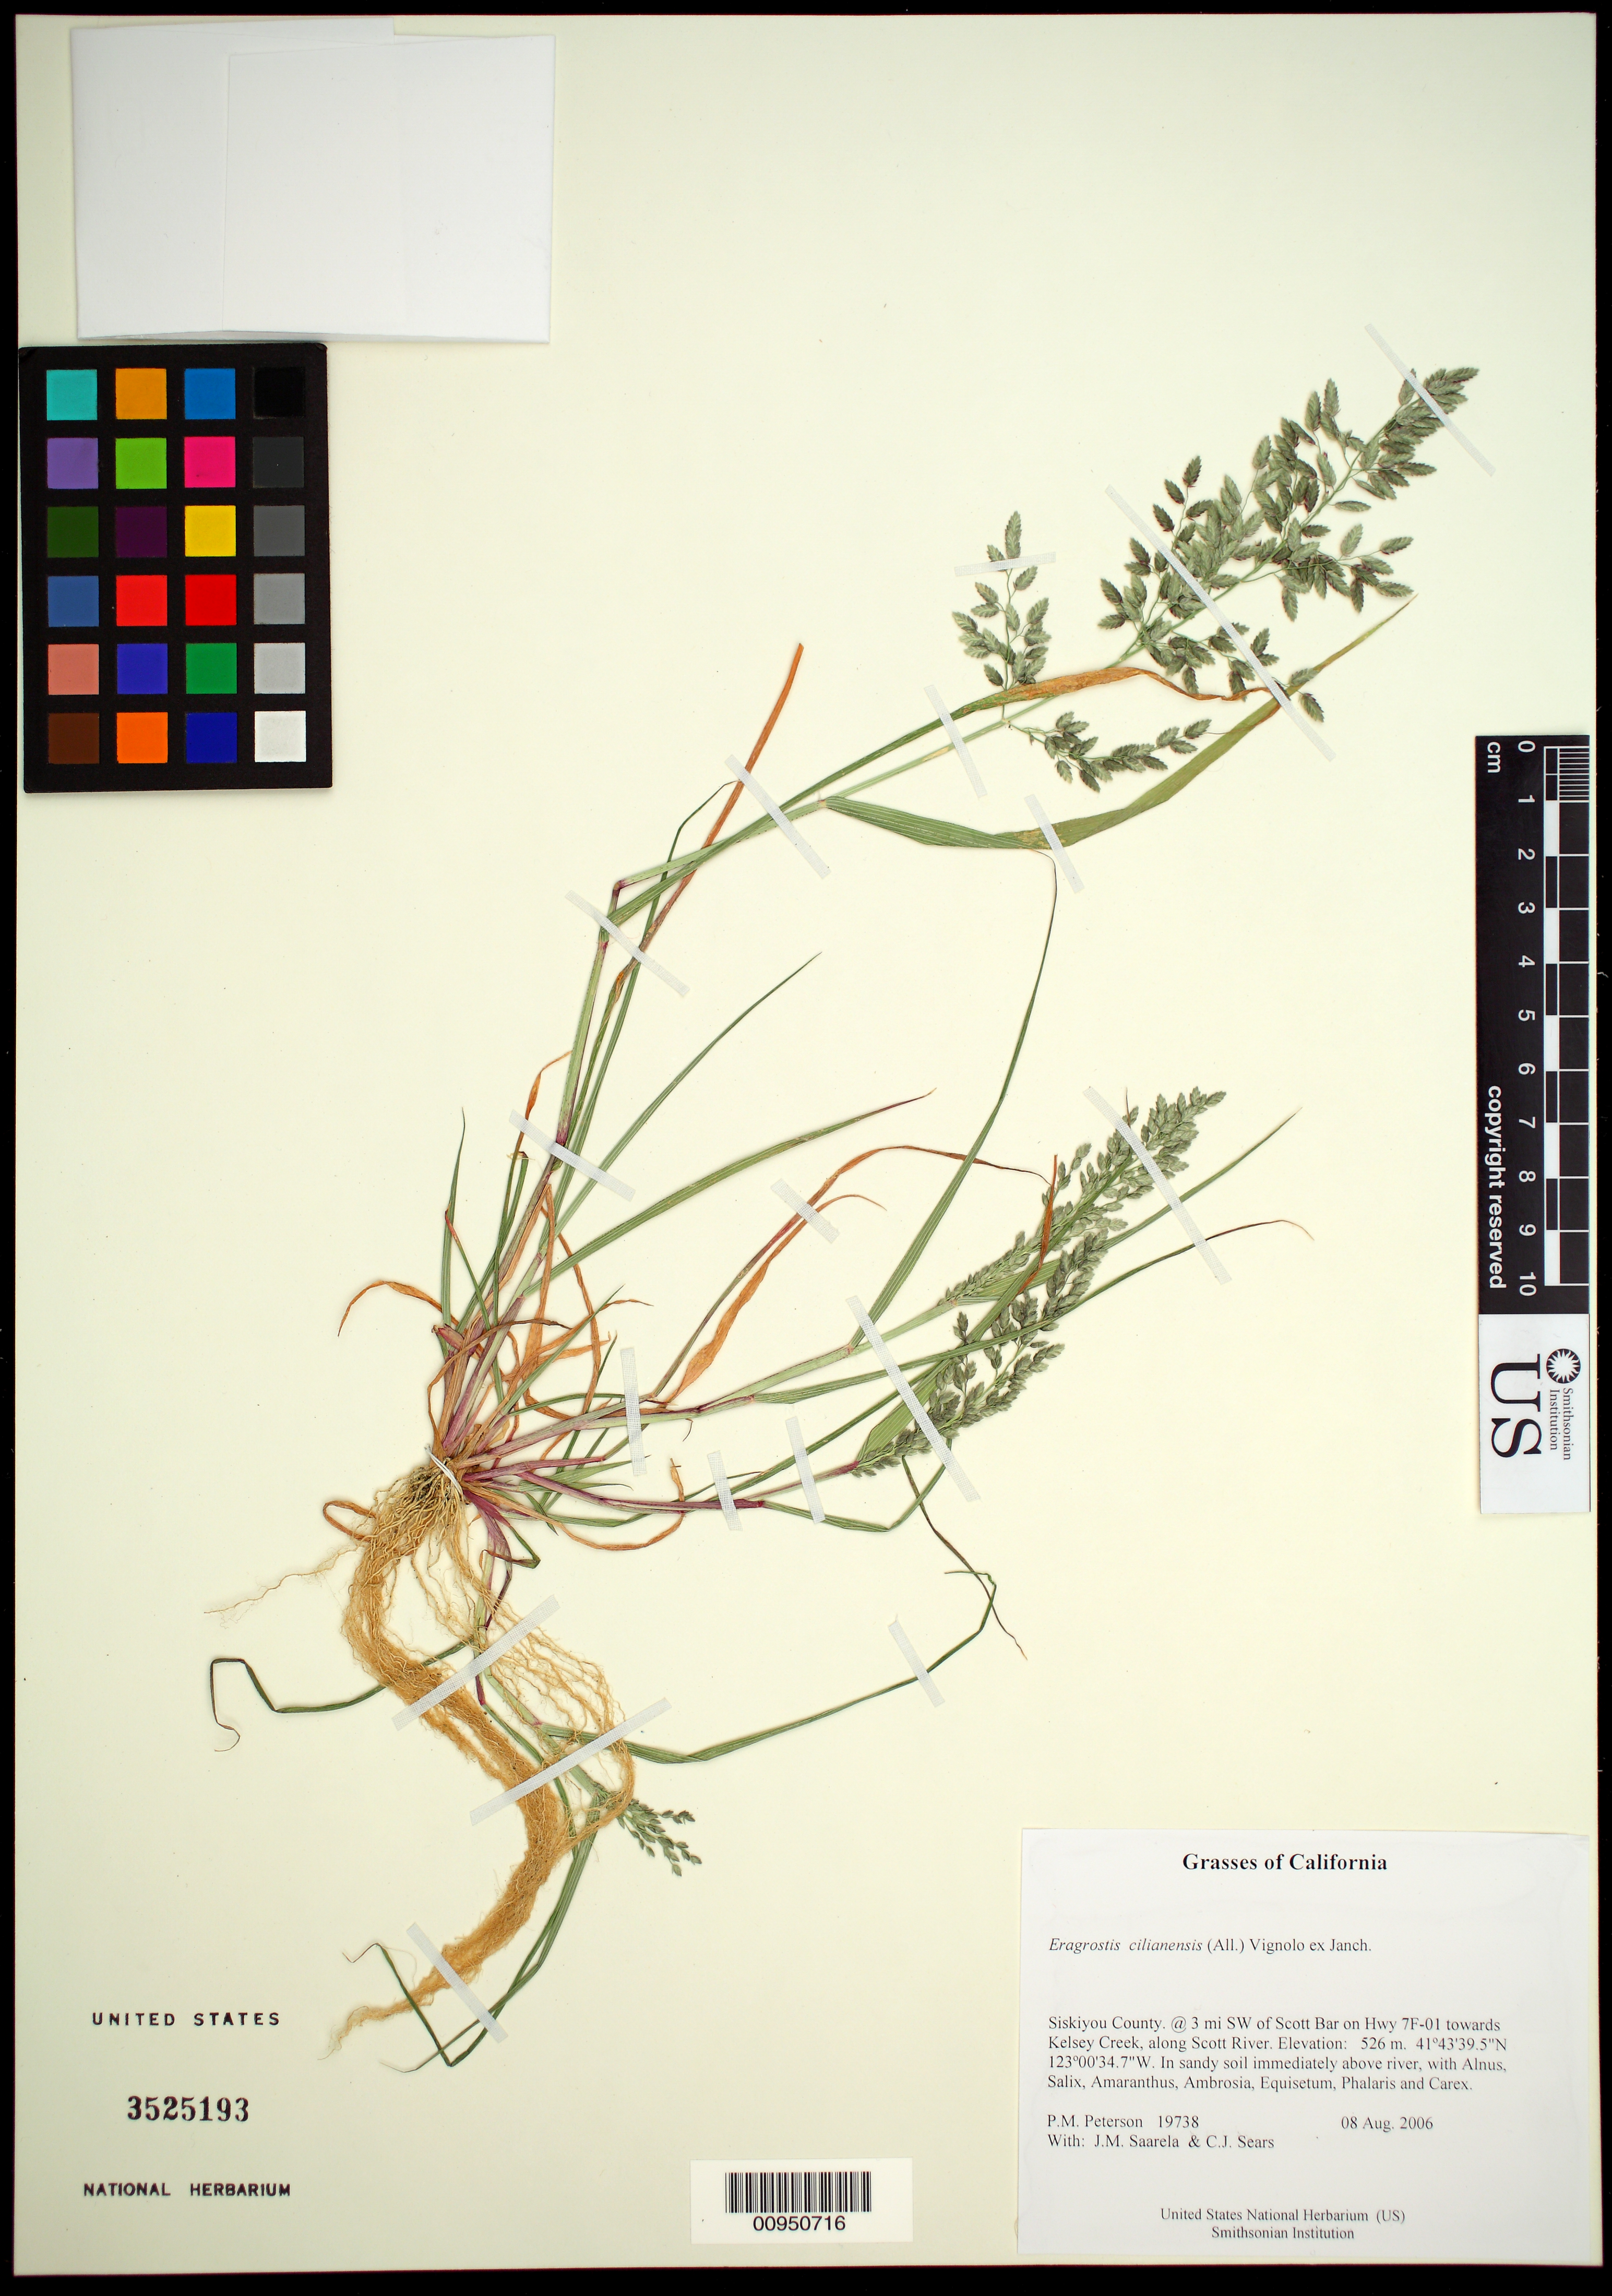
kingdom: Plantae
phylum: Tracheophyta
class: Liliopsida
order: Poales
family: Poaceae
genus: Eragrostis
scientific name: Eragrostis cilianensis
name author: (Bellardi) Vignolo ex Janch.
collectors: P. M. Peterson, J. Saarela & C. Sears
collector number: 19738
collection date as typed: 08 Aug 2006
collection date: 2006-08-08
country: United States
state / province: California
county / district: Siskiyou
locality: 3 mi SW of Scott Bar on Hwy 7F-01 towards Kelsey Creek, along Scott River.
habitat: In sandy soil immediately above river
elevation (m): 526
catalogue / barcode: US 3525193